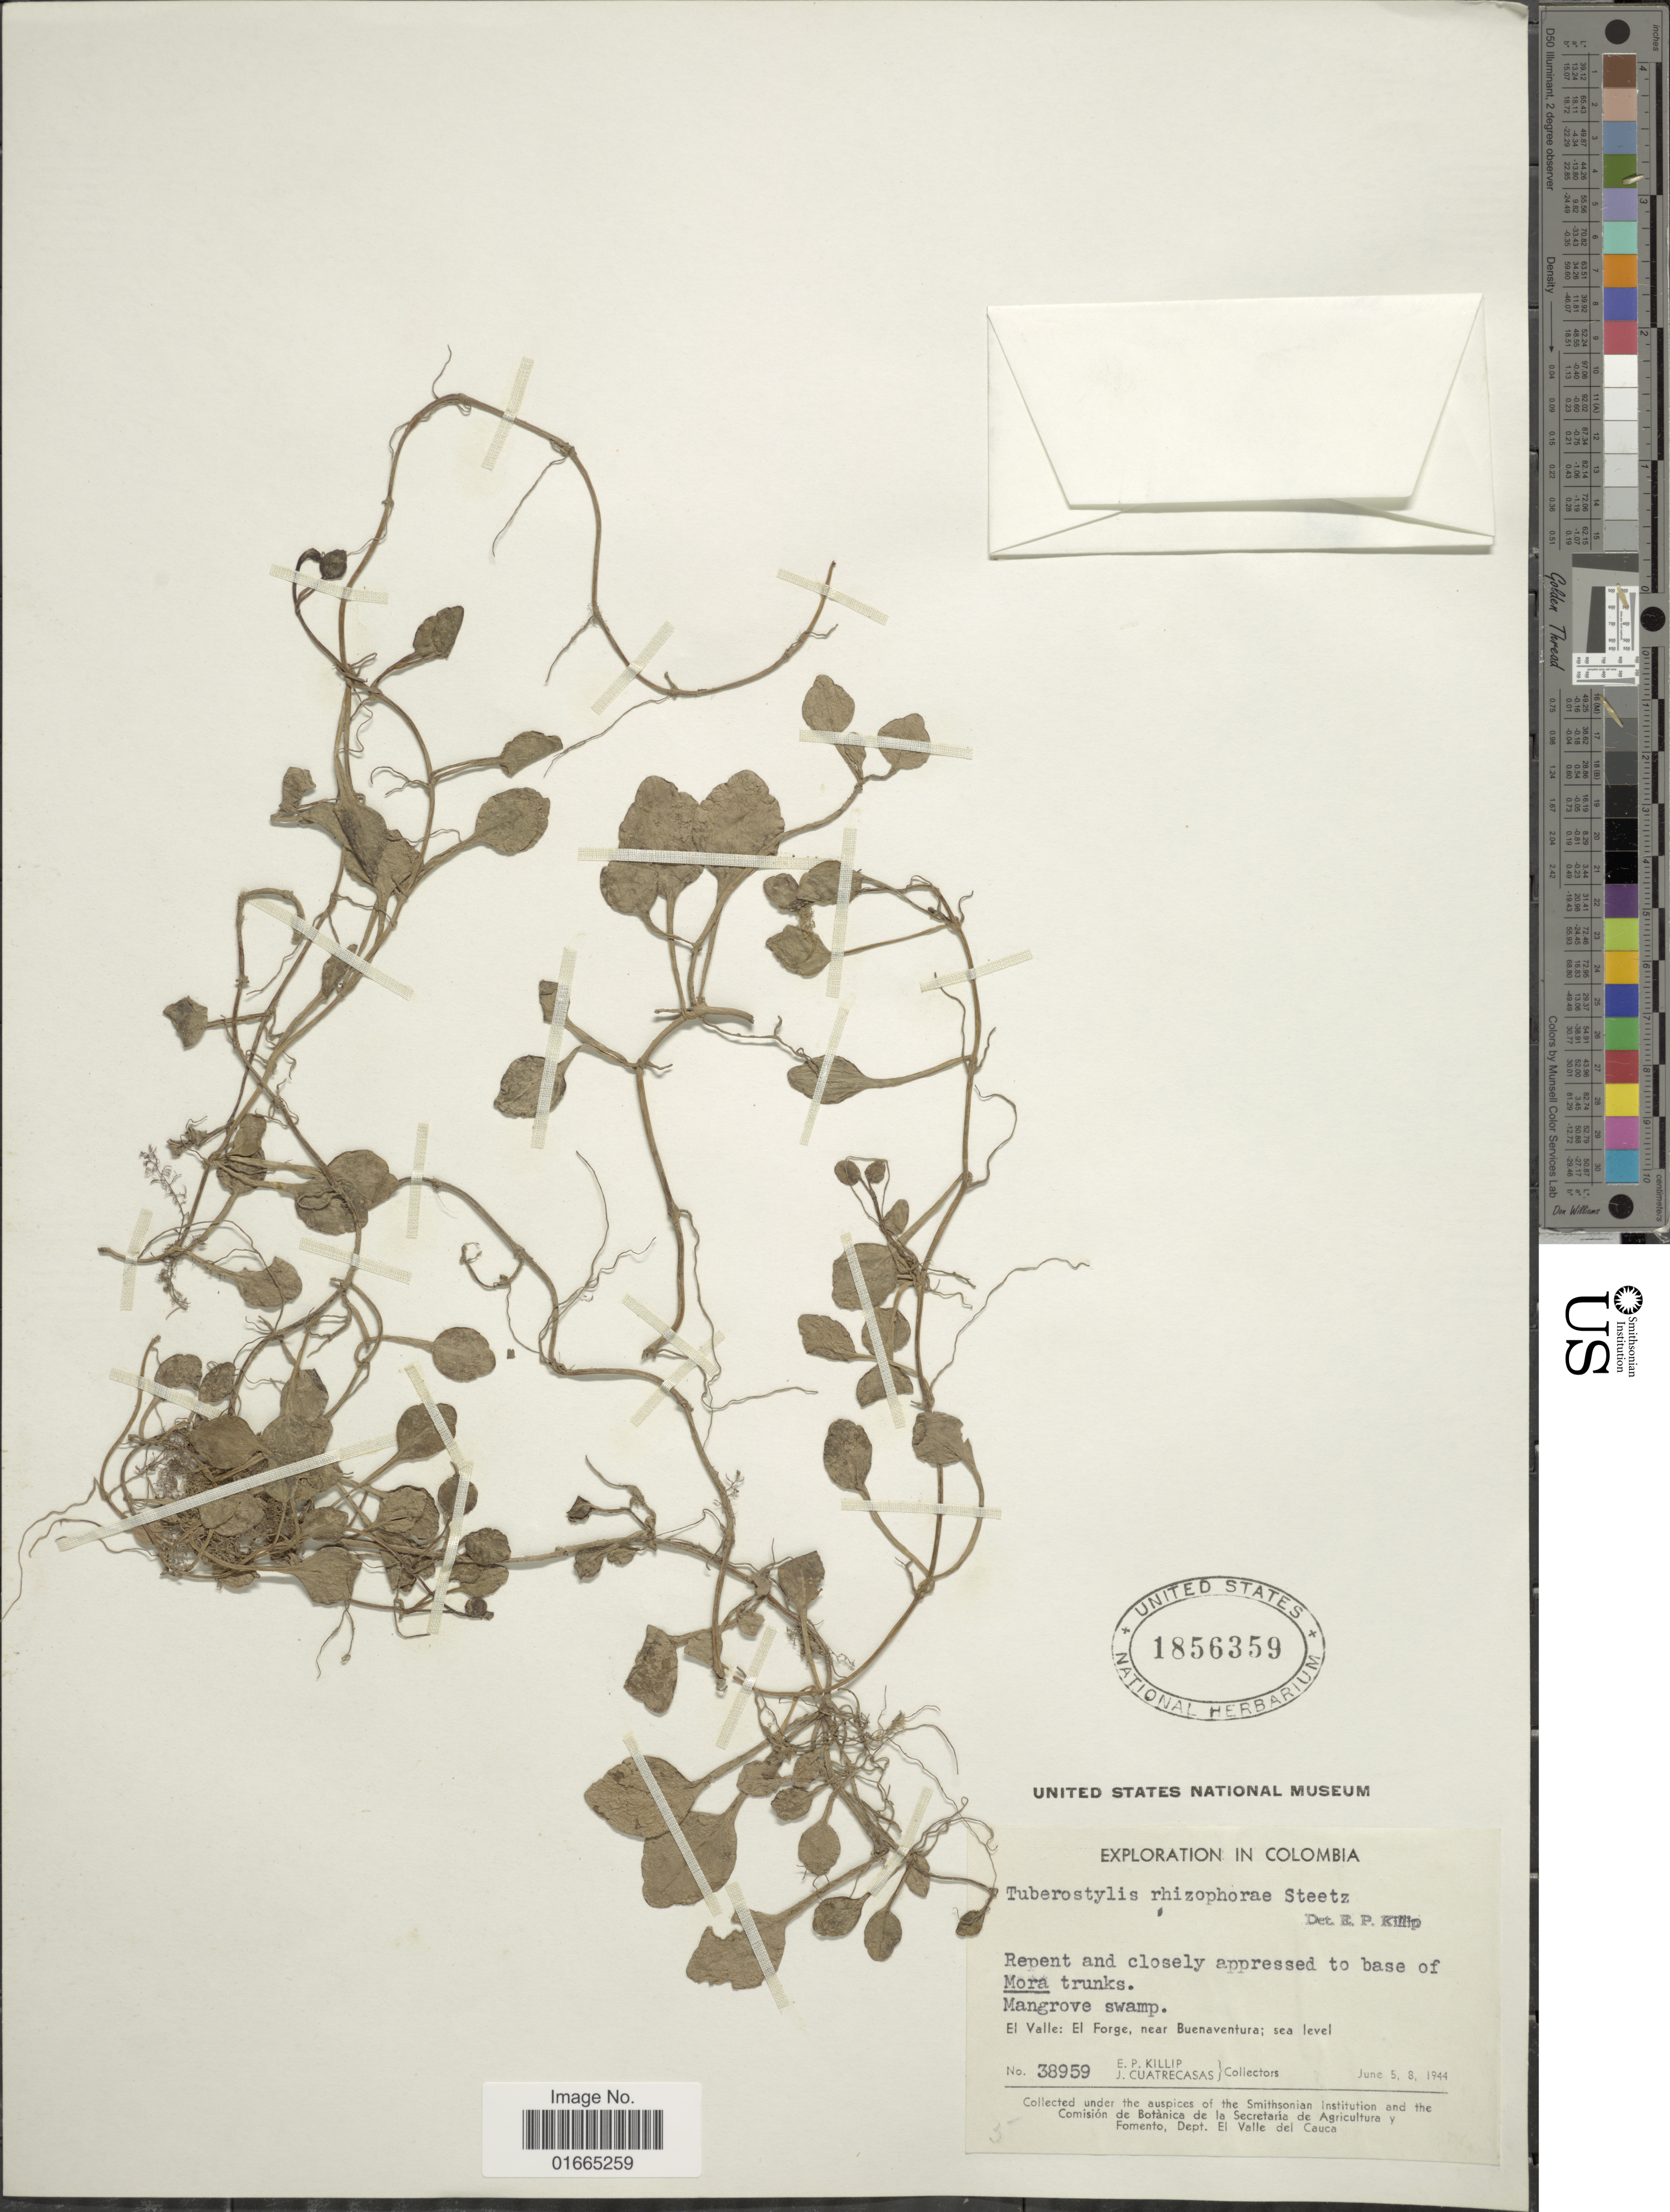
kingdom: Plantae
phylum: Tracheophyta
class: Magnoliopsida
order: Asterales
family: Asteraceae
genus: Tuberostylis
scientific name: Tuberostylis rhizophorae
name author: Steetz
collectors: E. P. Killip & J. Cuatrecasas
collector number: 38959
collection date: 1944-06-05/1944-06-08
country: Colombia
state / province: Valle del Cauca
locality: El Valle: El Forge, near Buenaventura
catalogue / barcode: US 1856359